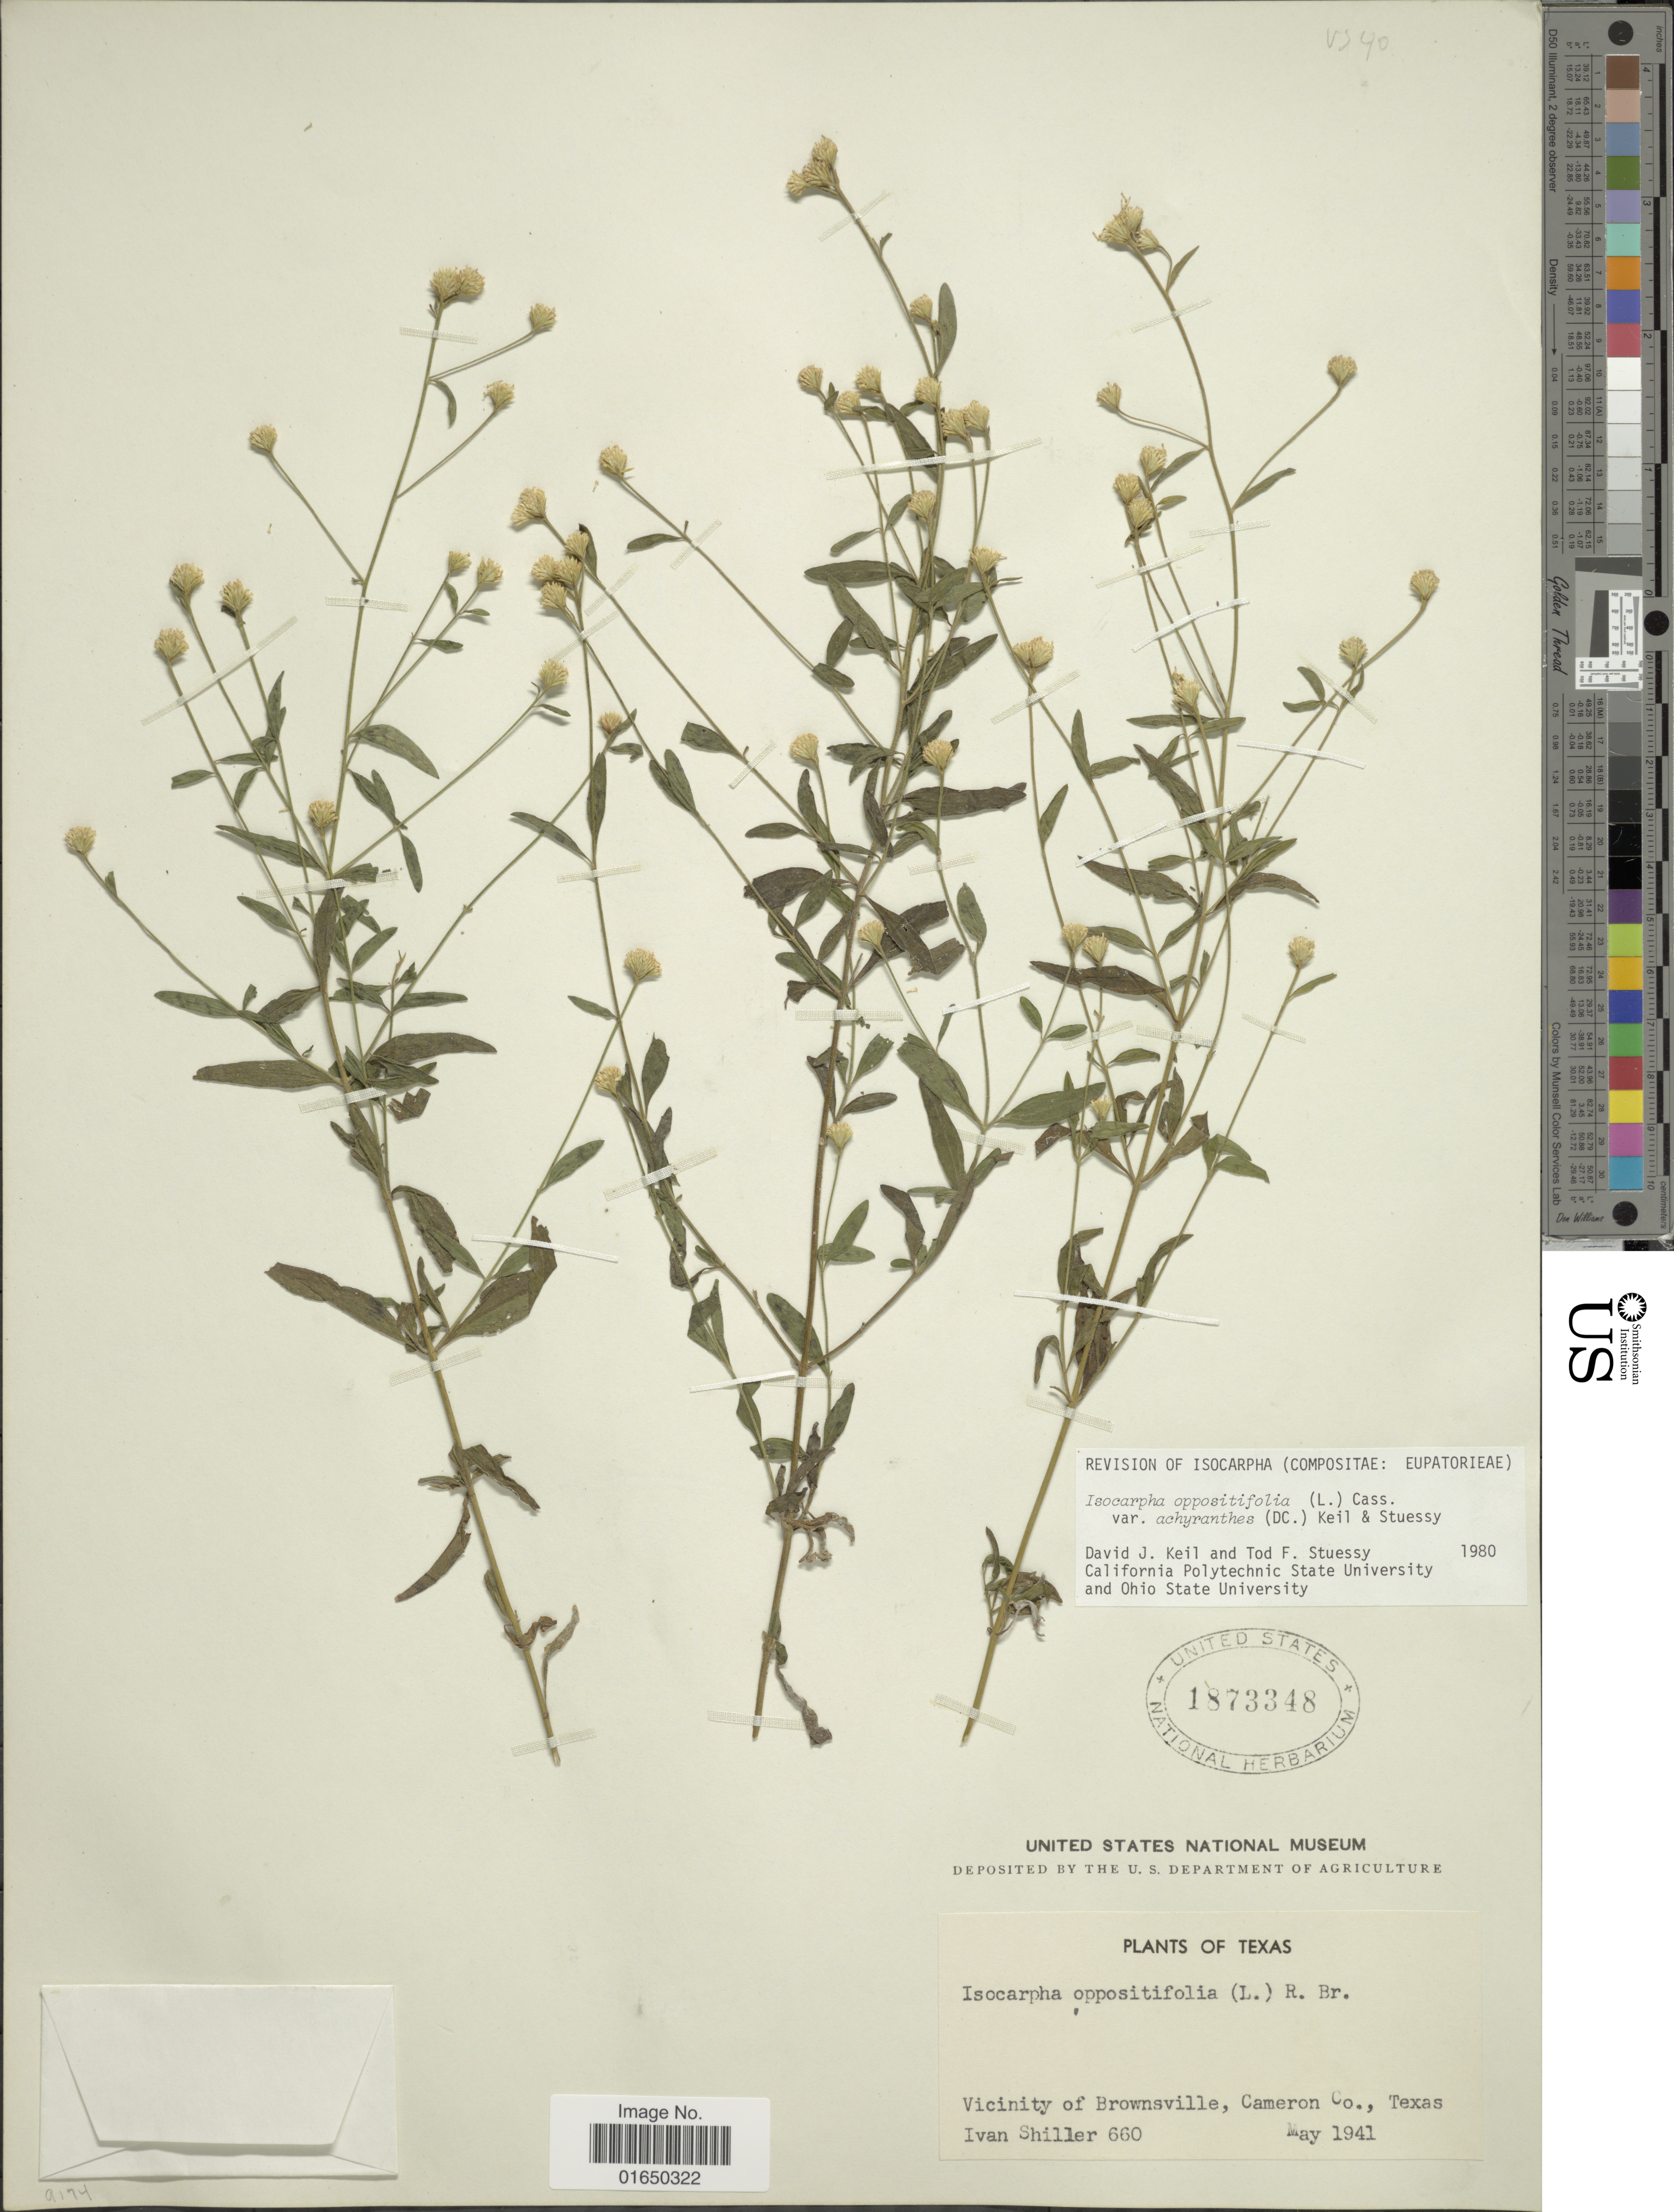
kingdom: Plantae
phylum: Tracheophyta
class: Magnoliopsida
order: Asterales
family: Asteraceae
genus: Isocarpha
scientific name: Isocarpha oppositifolia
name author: (L.) Cass.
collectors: I. Shiller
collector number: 660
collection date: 1941-05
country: United States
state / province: Texas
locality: Vicinity of Brownsviller, Cameron Co.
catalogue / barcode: US 1873348